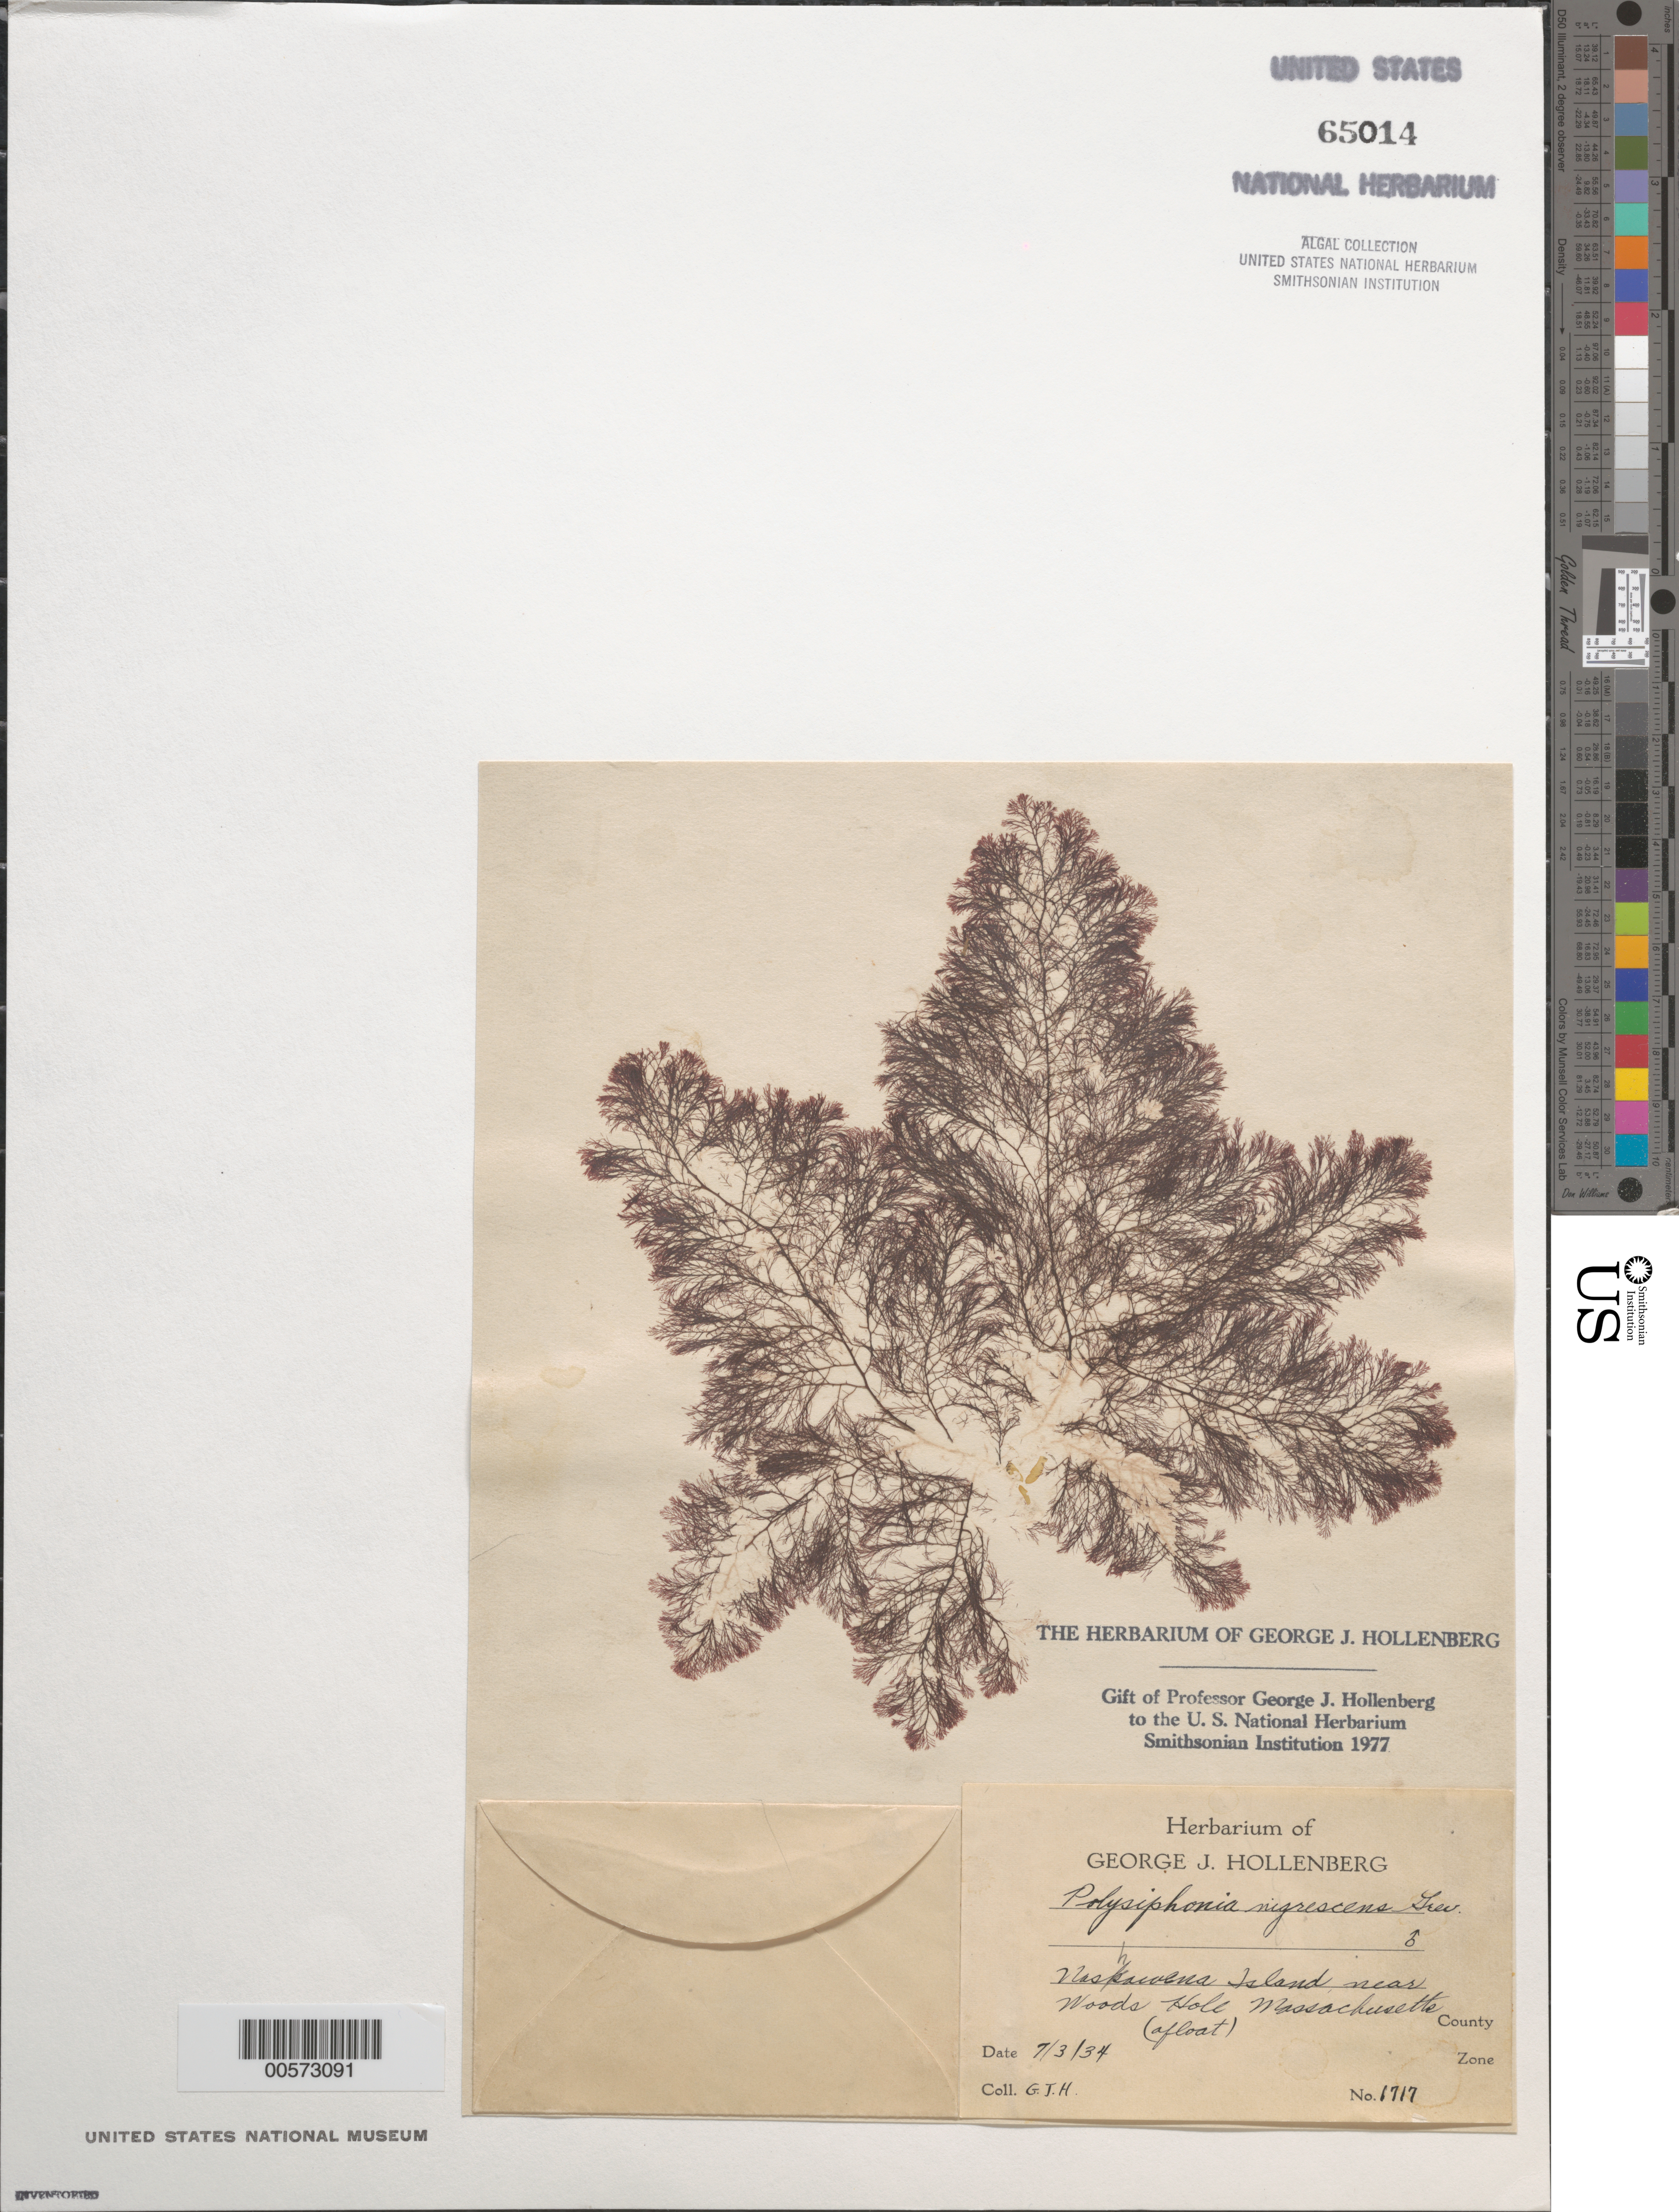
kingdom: Plantae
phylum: Rhodophyta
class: Florideophyceae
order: Ceramiales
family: Rhodomelaceae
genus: Vertebrata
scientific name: Vertebrata fucoides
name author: (Hudson) Kuntze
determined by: Algae name updating Project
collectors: G. Hollenberg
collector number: GJH 1717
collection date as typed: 03 Jul 1934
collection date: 1934-07-03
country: United States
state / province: Massachusetts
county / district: Dukes County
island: Nashawena Island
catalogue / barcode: US 65014